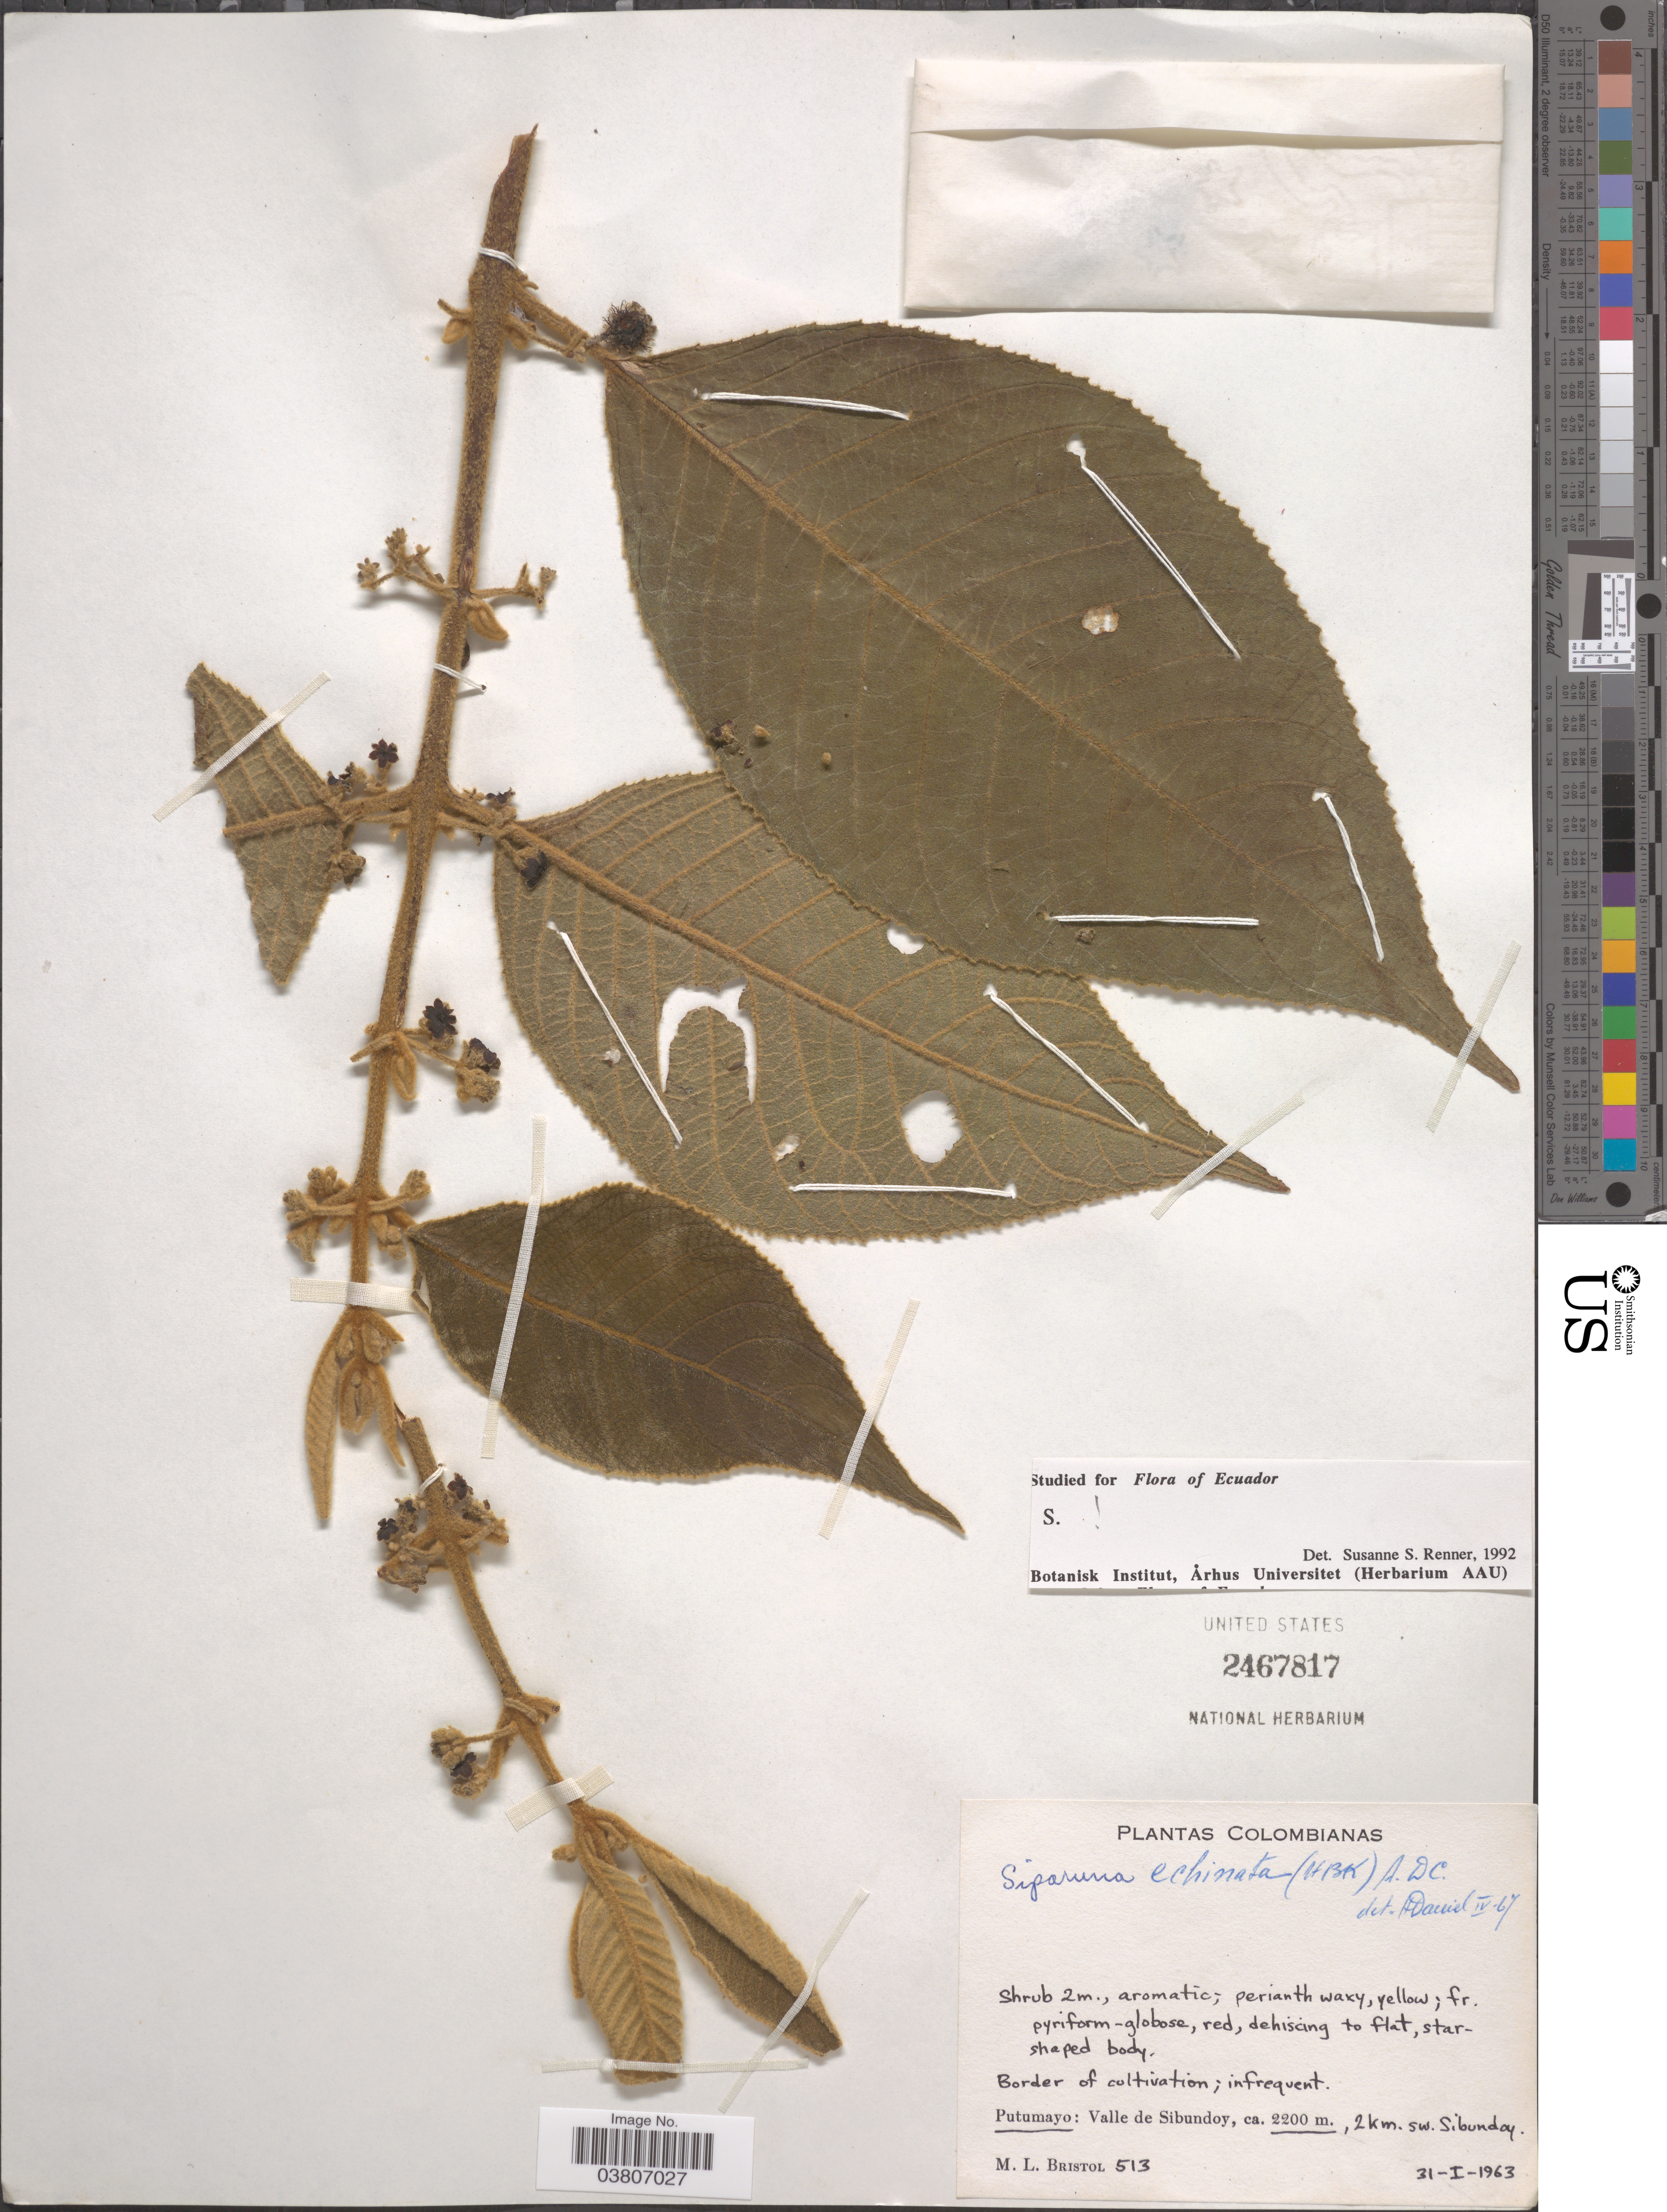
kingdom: Plantae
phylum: Tracheophyta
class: Magnoliopsida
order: Laurales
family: Siparunaceae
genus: Siparuna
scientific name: Siparuna echinata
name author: (Kunth) A. DC.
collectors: M. L. Bristol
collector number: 513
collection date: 1963-01-31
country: Colombia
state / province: Putumayo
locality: Valle de Sibundoy, 2 km. SW. Sibundoy.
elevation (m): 2200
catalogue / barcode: US 2467817